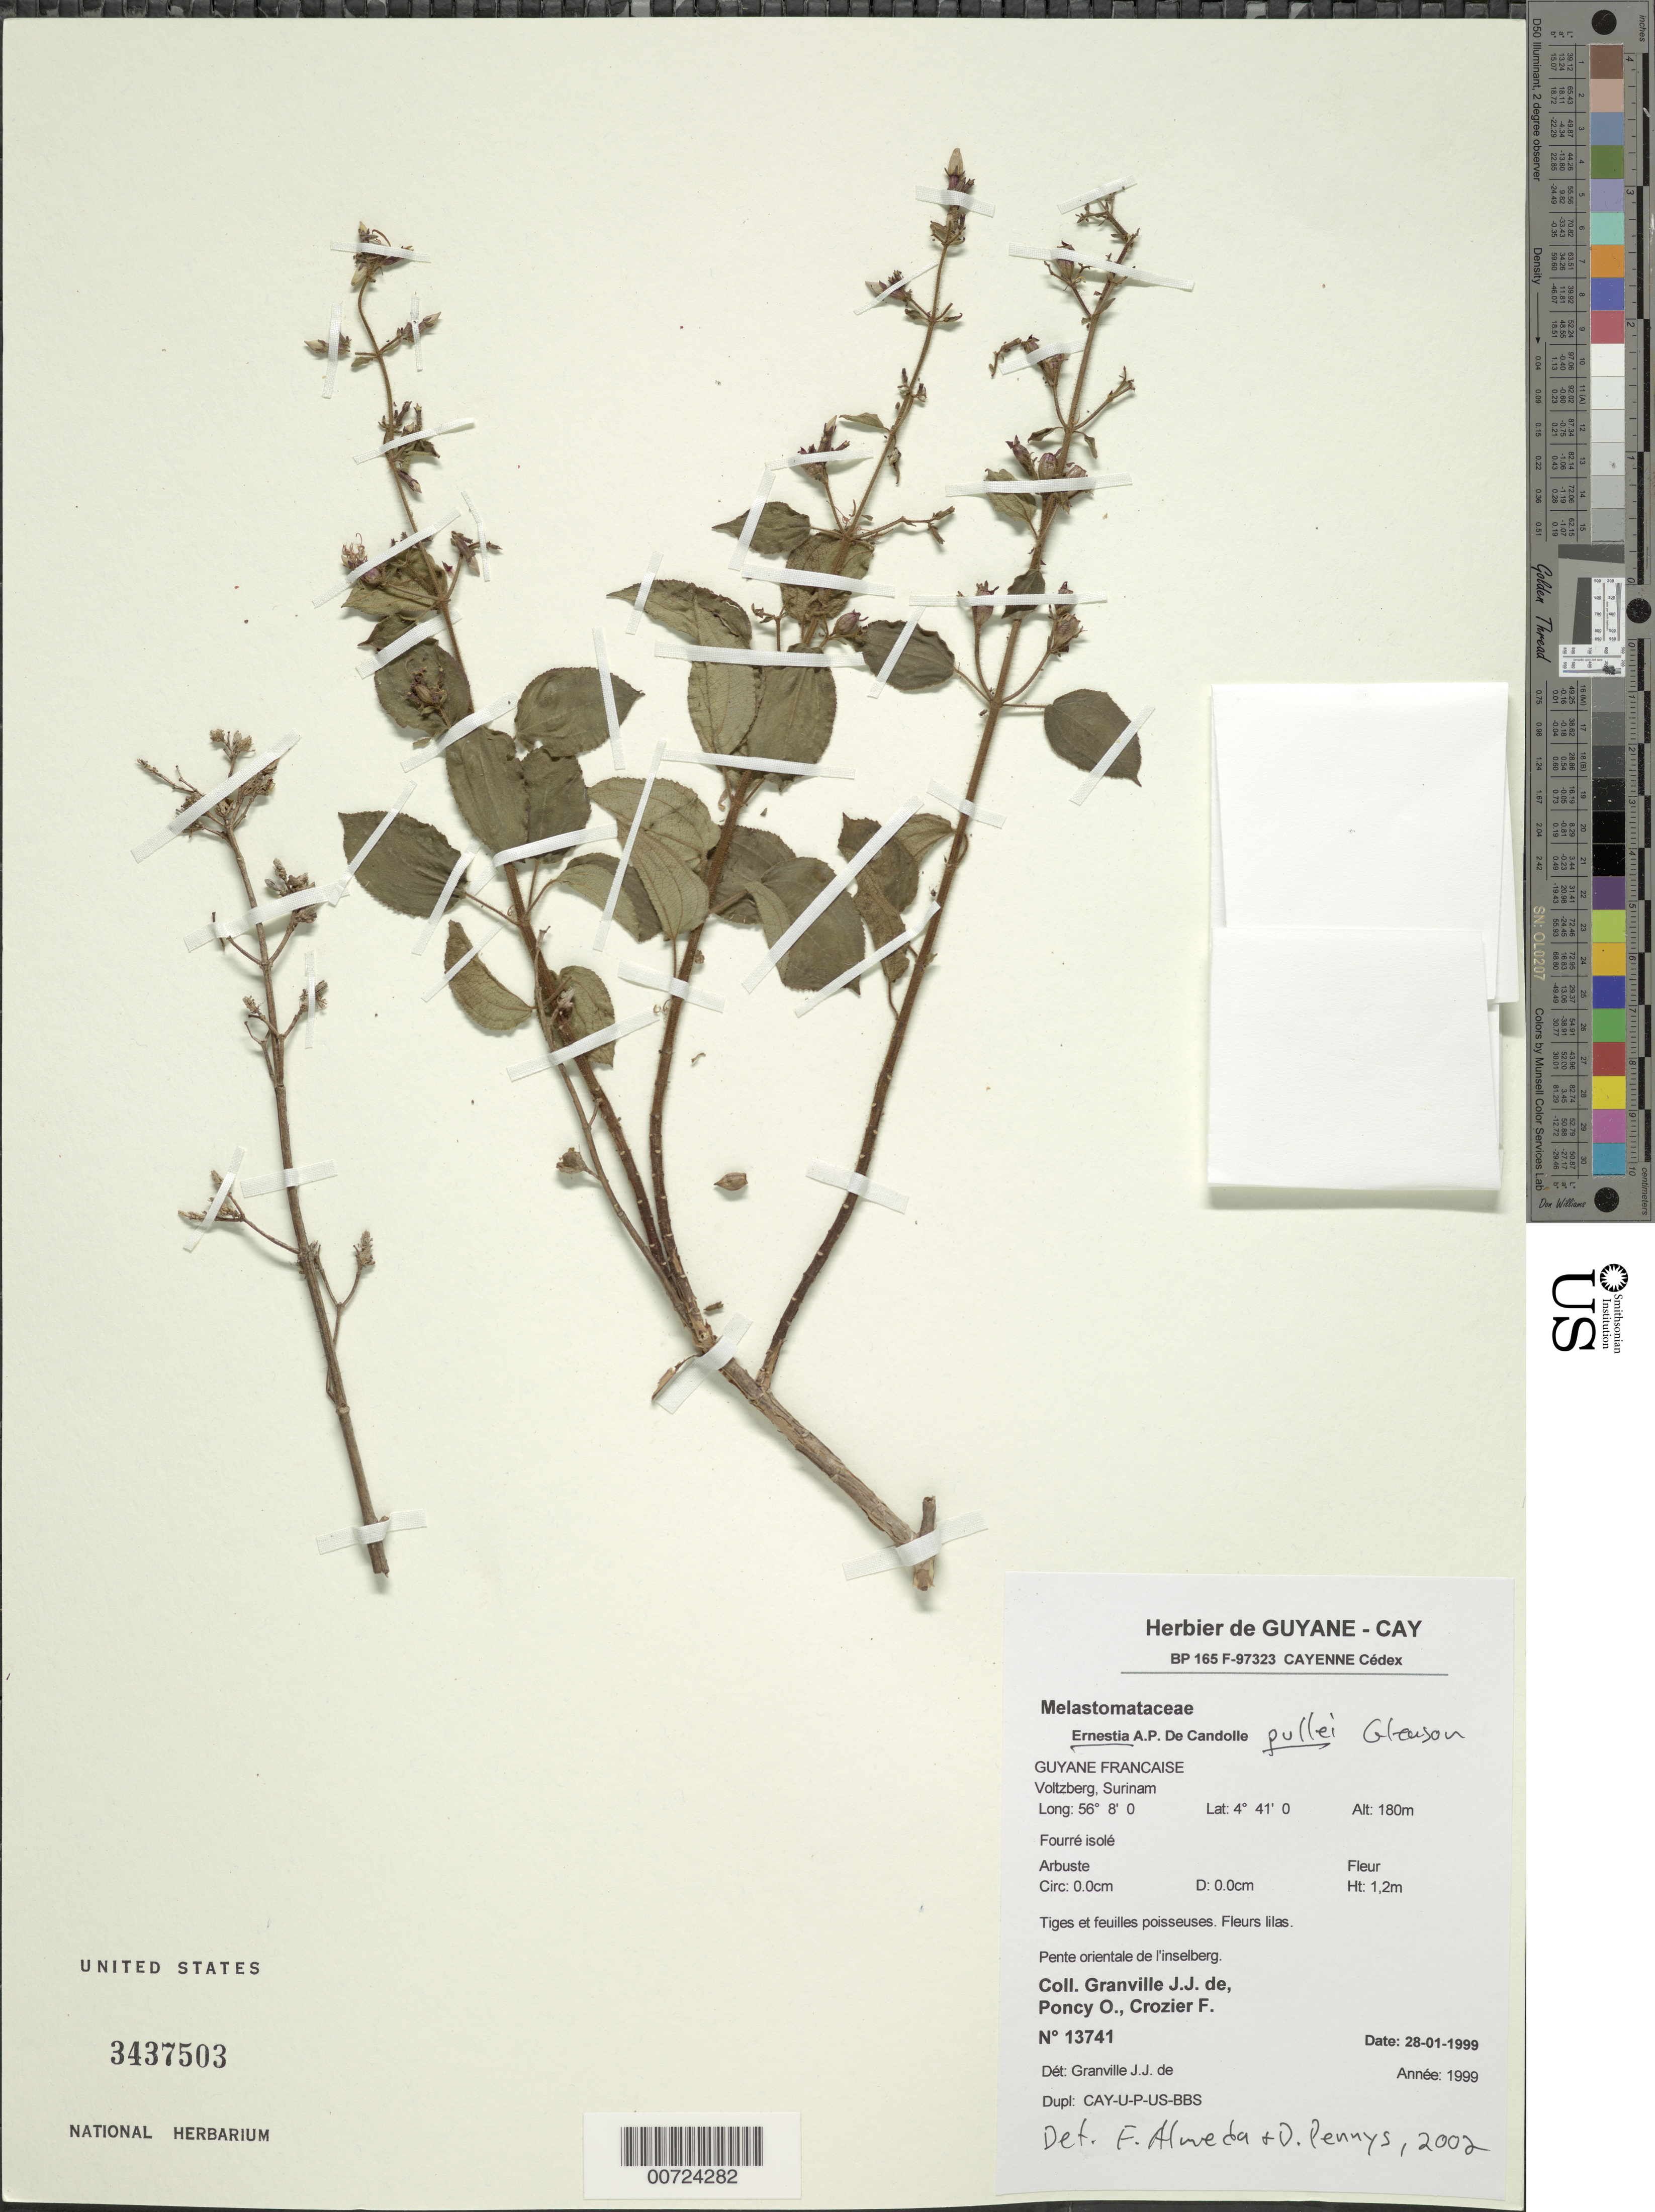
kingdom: Plantae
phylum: Tracheophyta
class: Magnoliopsida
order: Myrtales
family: Melastomataceae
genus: Ernestia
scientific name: Ernestia pullei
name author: Gleason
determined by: Almeda, F.; Penneys, D. S.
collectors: J.-J. de Granville, O. Poncy & F. Crozier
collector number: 13741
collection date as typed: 28-Jan-99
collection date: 1999-01-28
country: Suriname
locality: Voltzberg, camp de base, 600 m a l'ouest de l'inselberg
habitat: Bush island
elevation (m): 180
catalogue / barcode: US 3437503